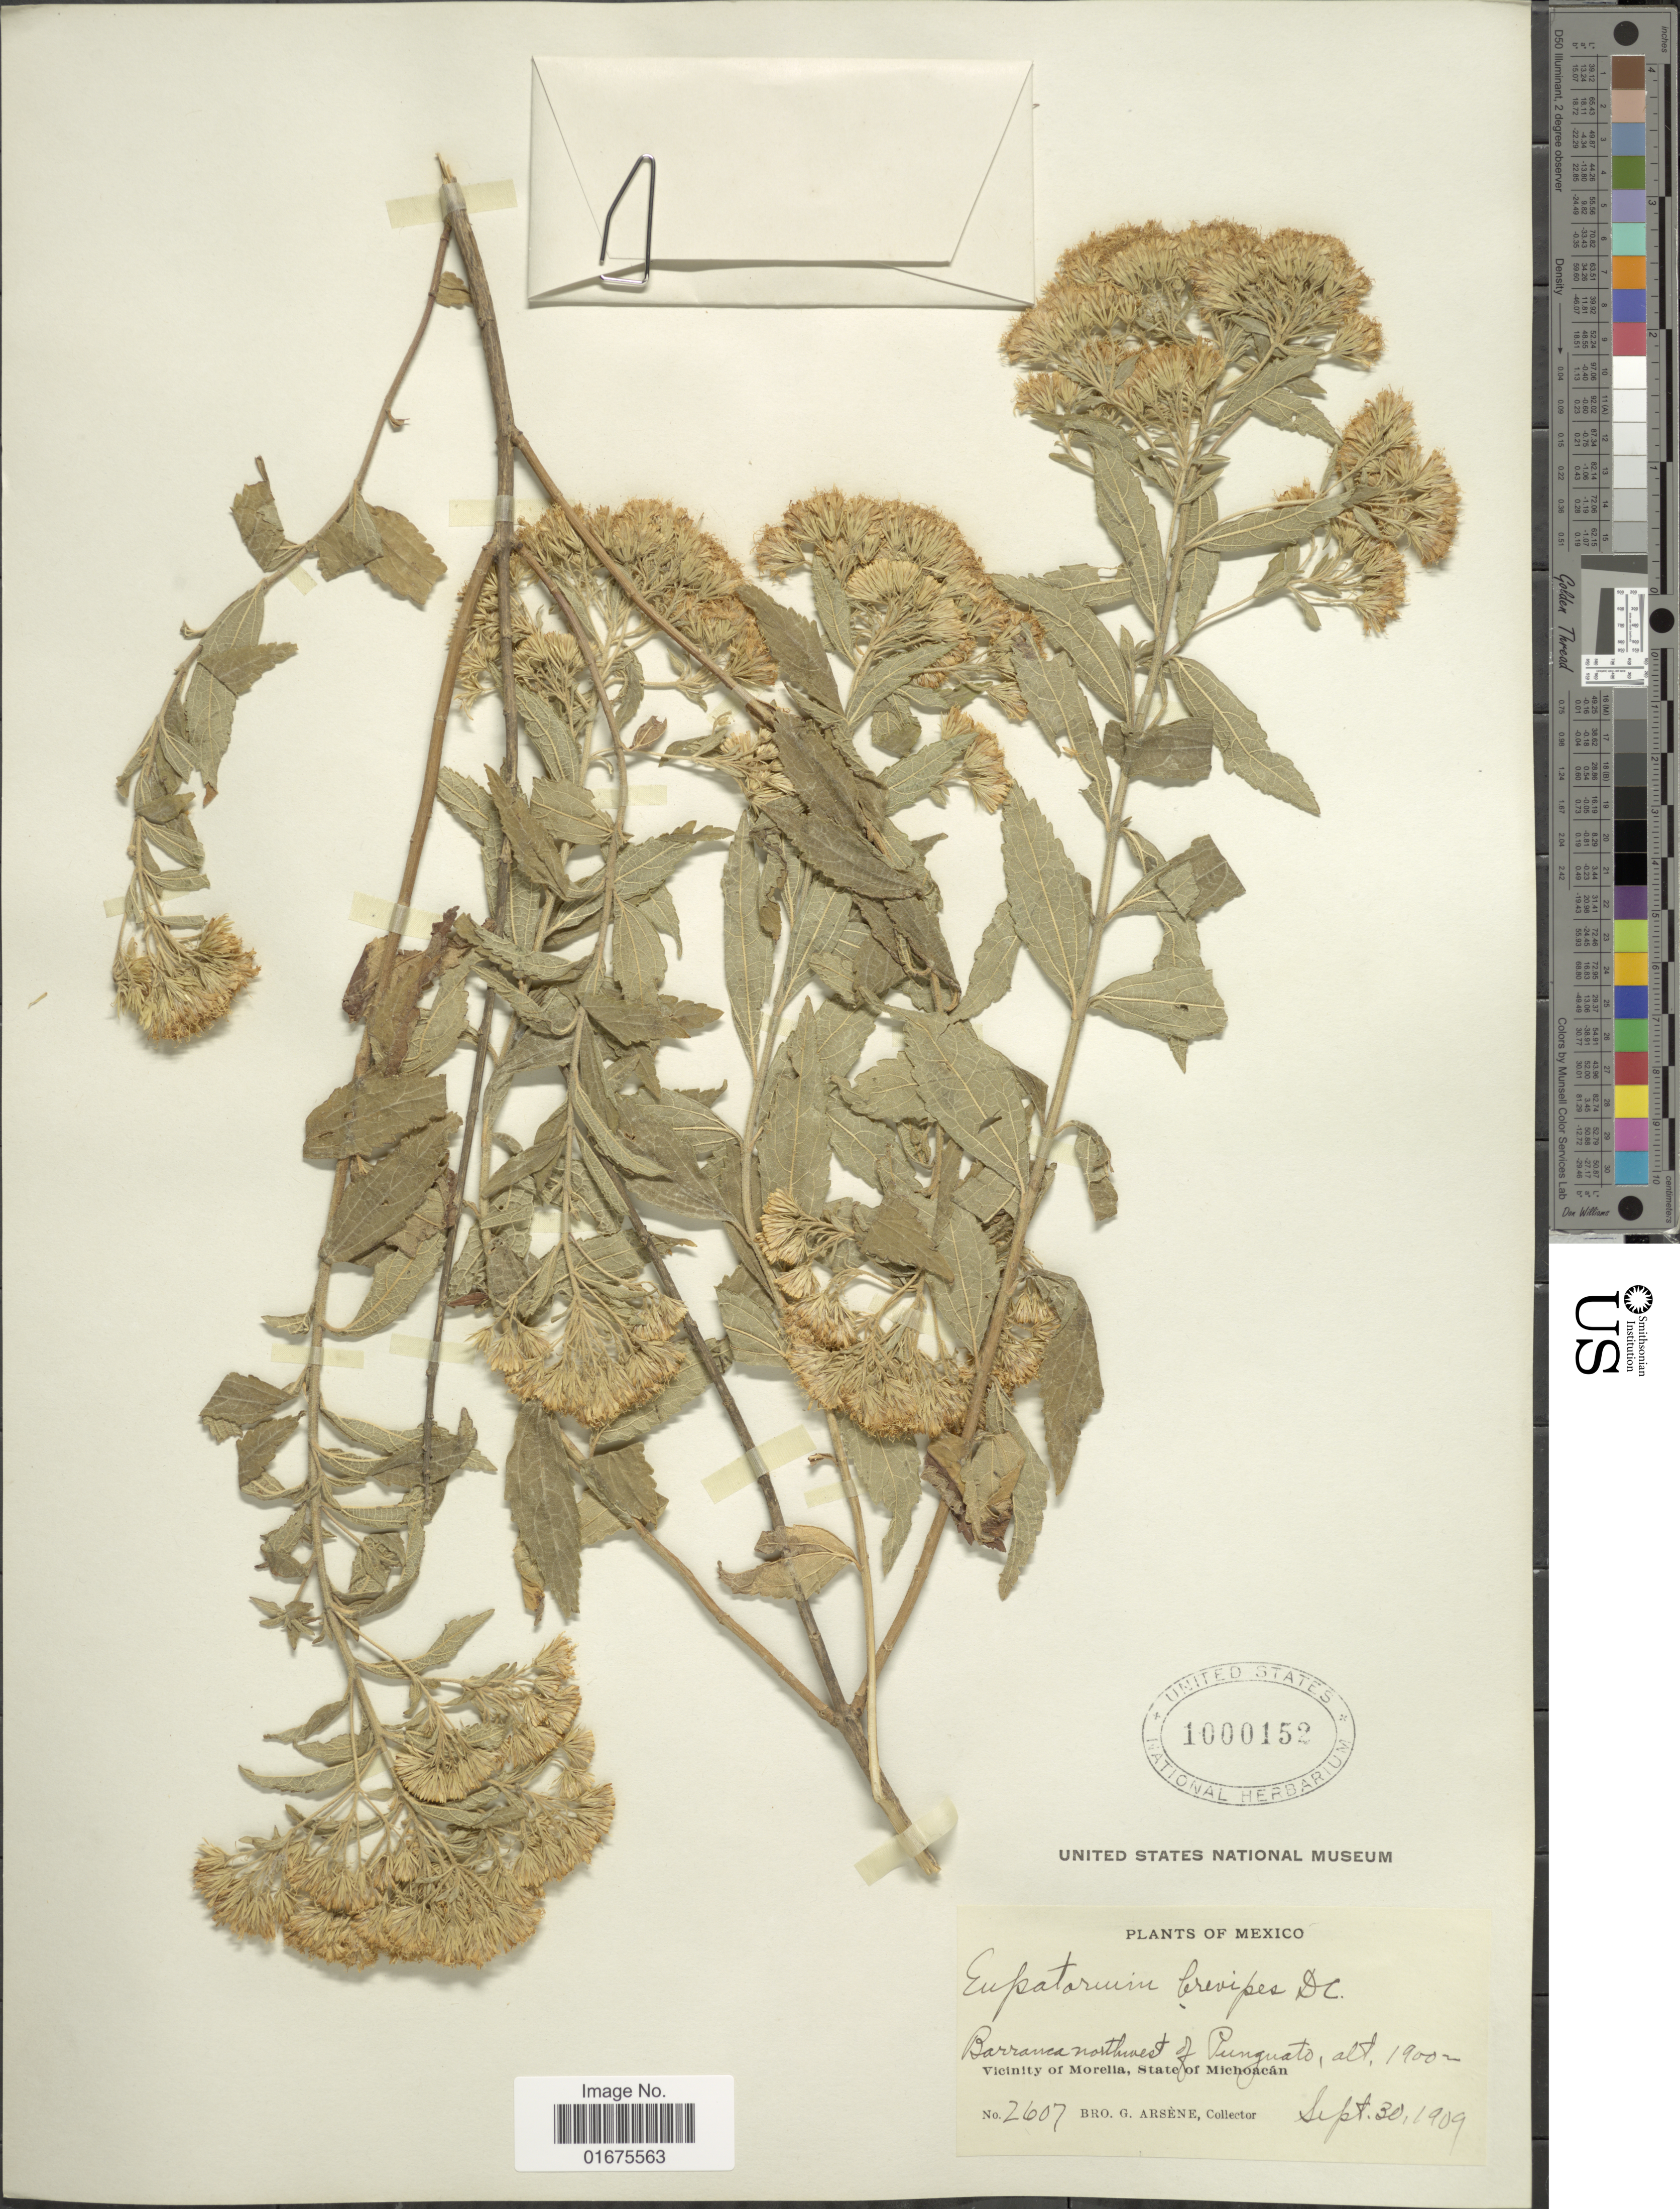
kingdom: Plantae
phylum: Tracheophyta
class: Magnoliopsida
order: Asterales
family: Asteraceae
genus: Ageratina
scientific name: Ageratina brevipes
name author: (DC.) R.M. King & H. Rob.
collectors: Bro. G. Arsène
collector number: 2607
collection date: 1909-09-30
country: Mexico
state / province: Michoacán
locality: Barranca northwest of Punguato, Vicinity of Morelia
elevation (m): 1900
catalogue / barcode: US 1000152